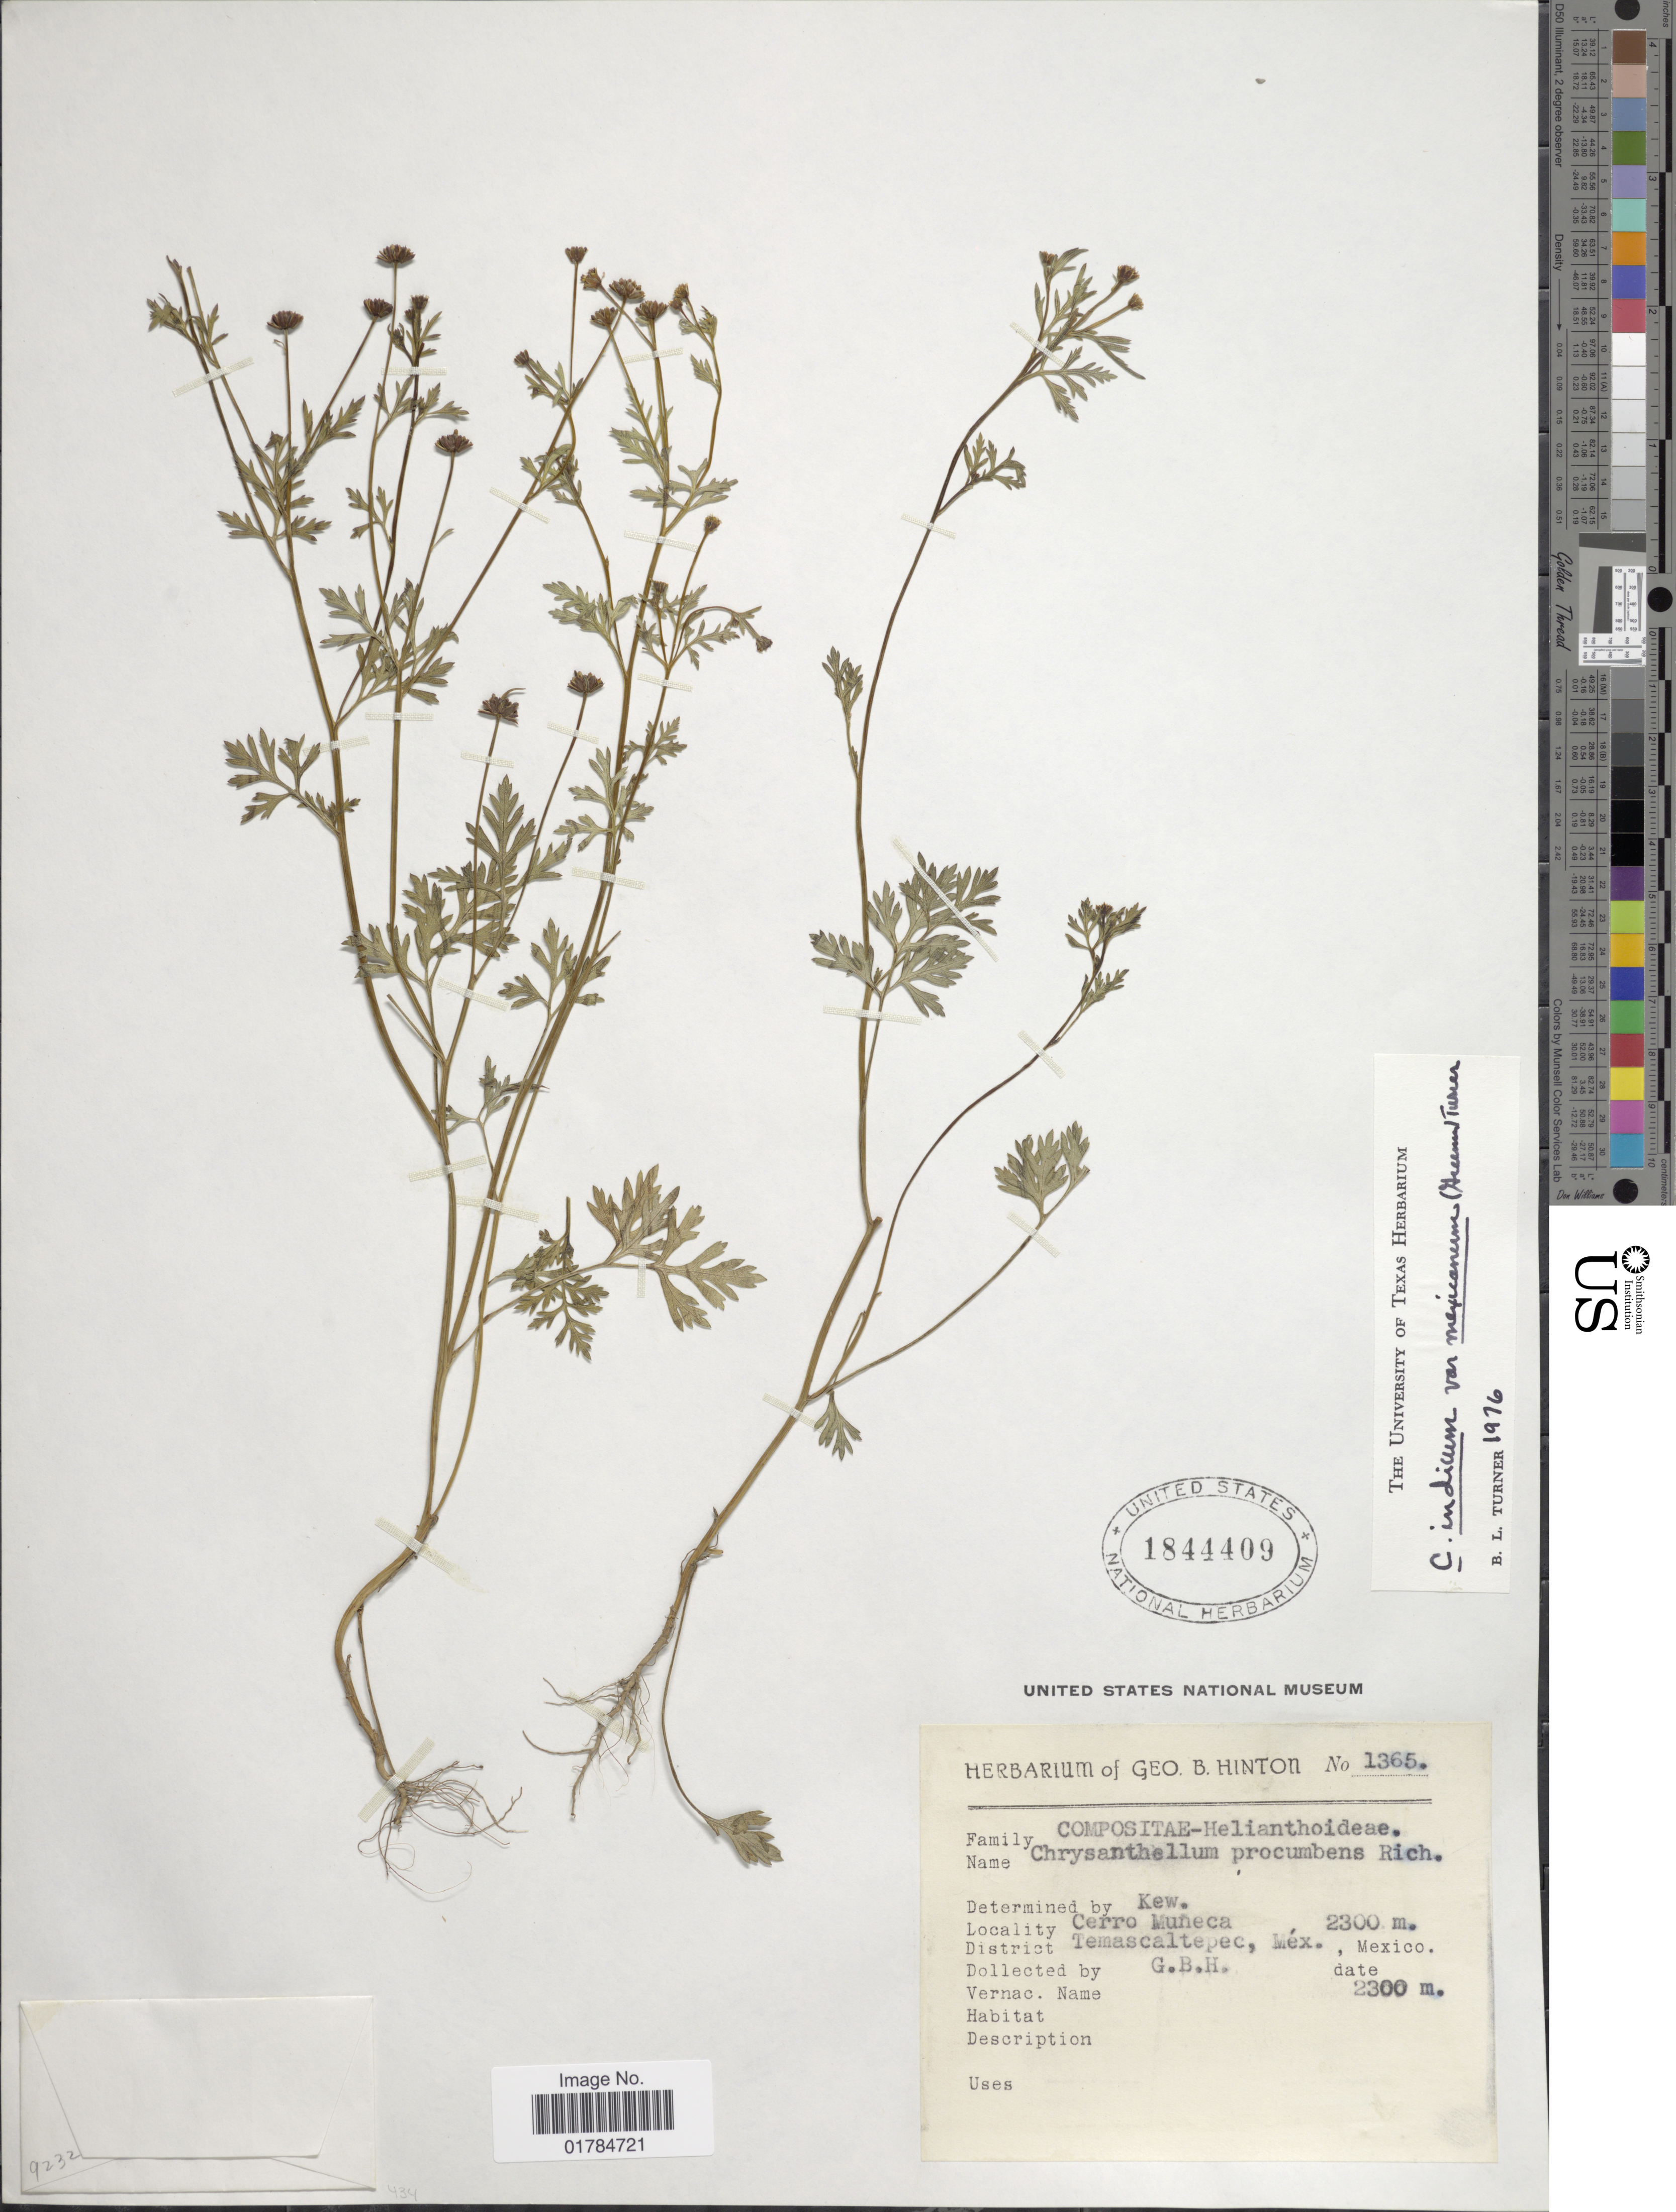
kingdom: Plantae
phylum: Tracheophyta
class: Magnoliopsida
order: Asterales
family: Asteraceae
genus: Chrysanthellum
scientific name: Chrysanthellum indicum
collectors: G. B. Hinton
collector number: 1365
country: Mexico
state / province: México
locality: Cerro Muneca, District Temascaltepec, Mex.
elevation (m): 2300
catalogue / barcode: US 1844409